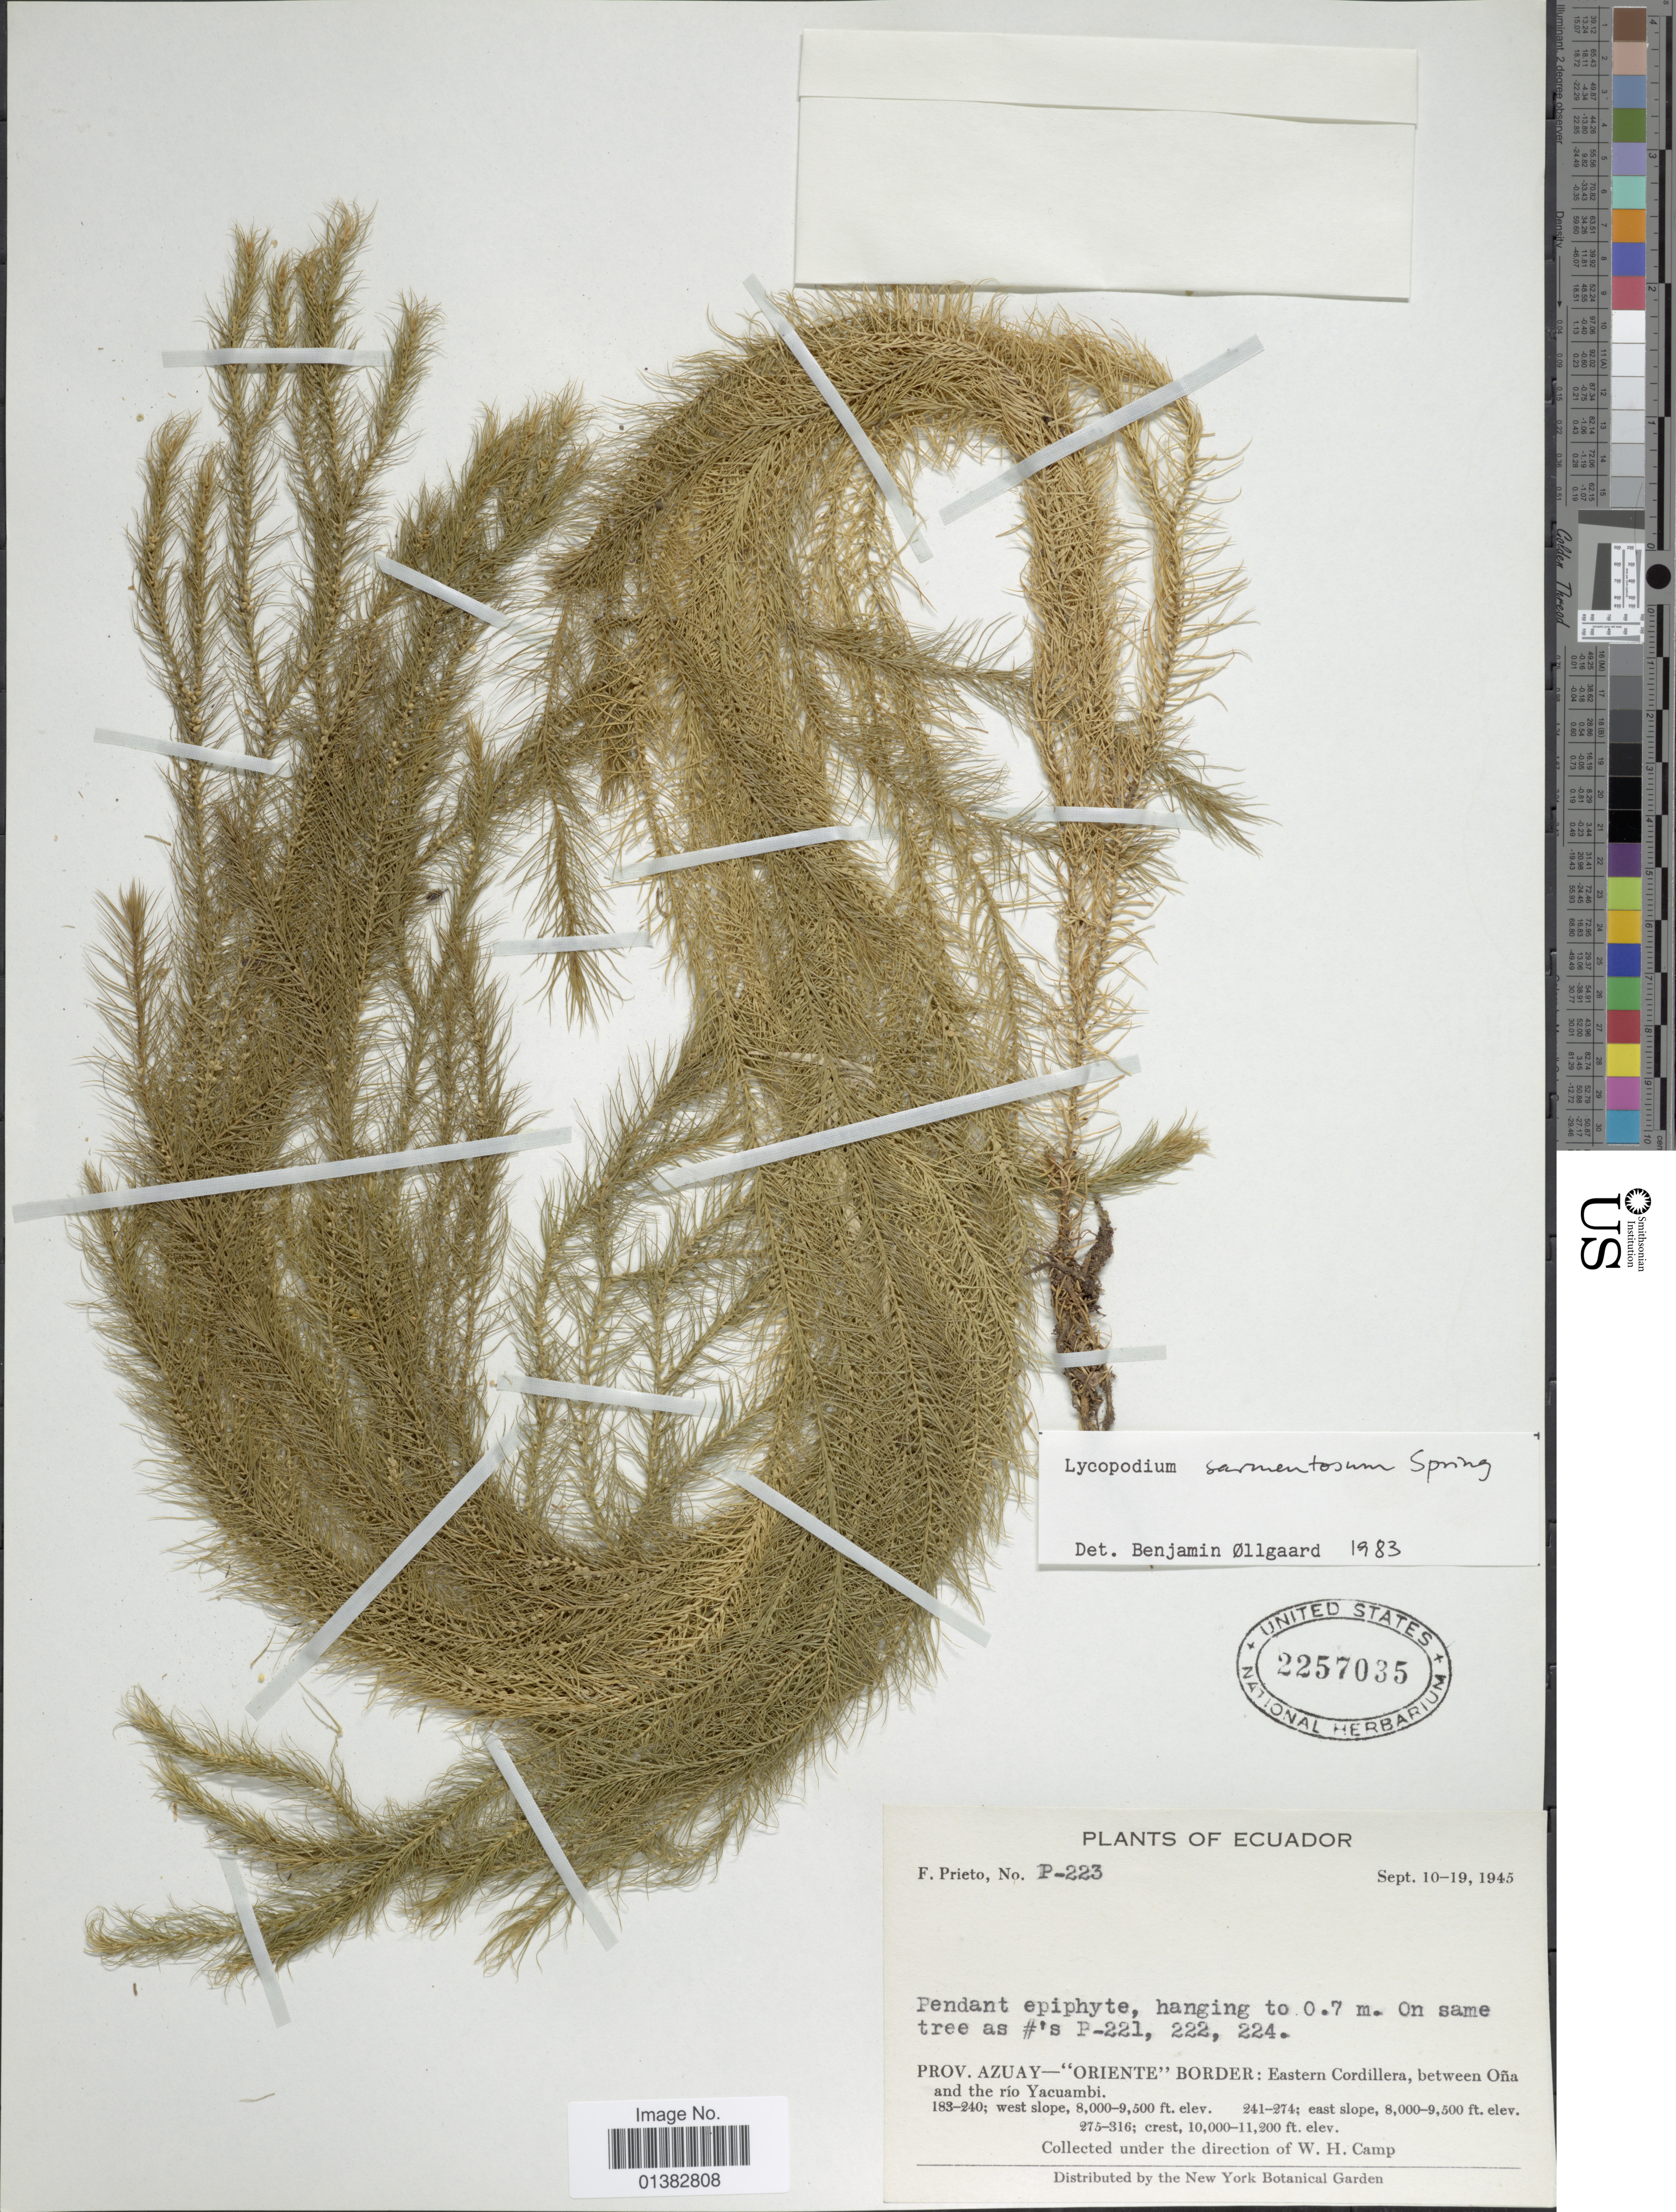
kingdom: Plantae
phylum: Tracheophyta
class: Lycopodiopsida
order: Lycopodiales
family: Lycopodiaceae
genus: Phlegmariurus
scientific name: Phlegmariurus sarmentosus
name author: (Spring) B. Øllg.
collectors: F. Prieto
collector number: P-223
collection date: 1945-09-10/1945-09-19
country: Ecuador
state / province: Azuay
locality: Oriente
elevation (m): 2438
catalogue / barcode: US 2257035